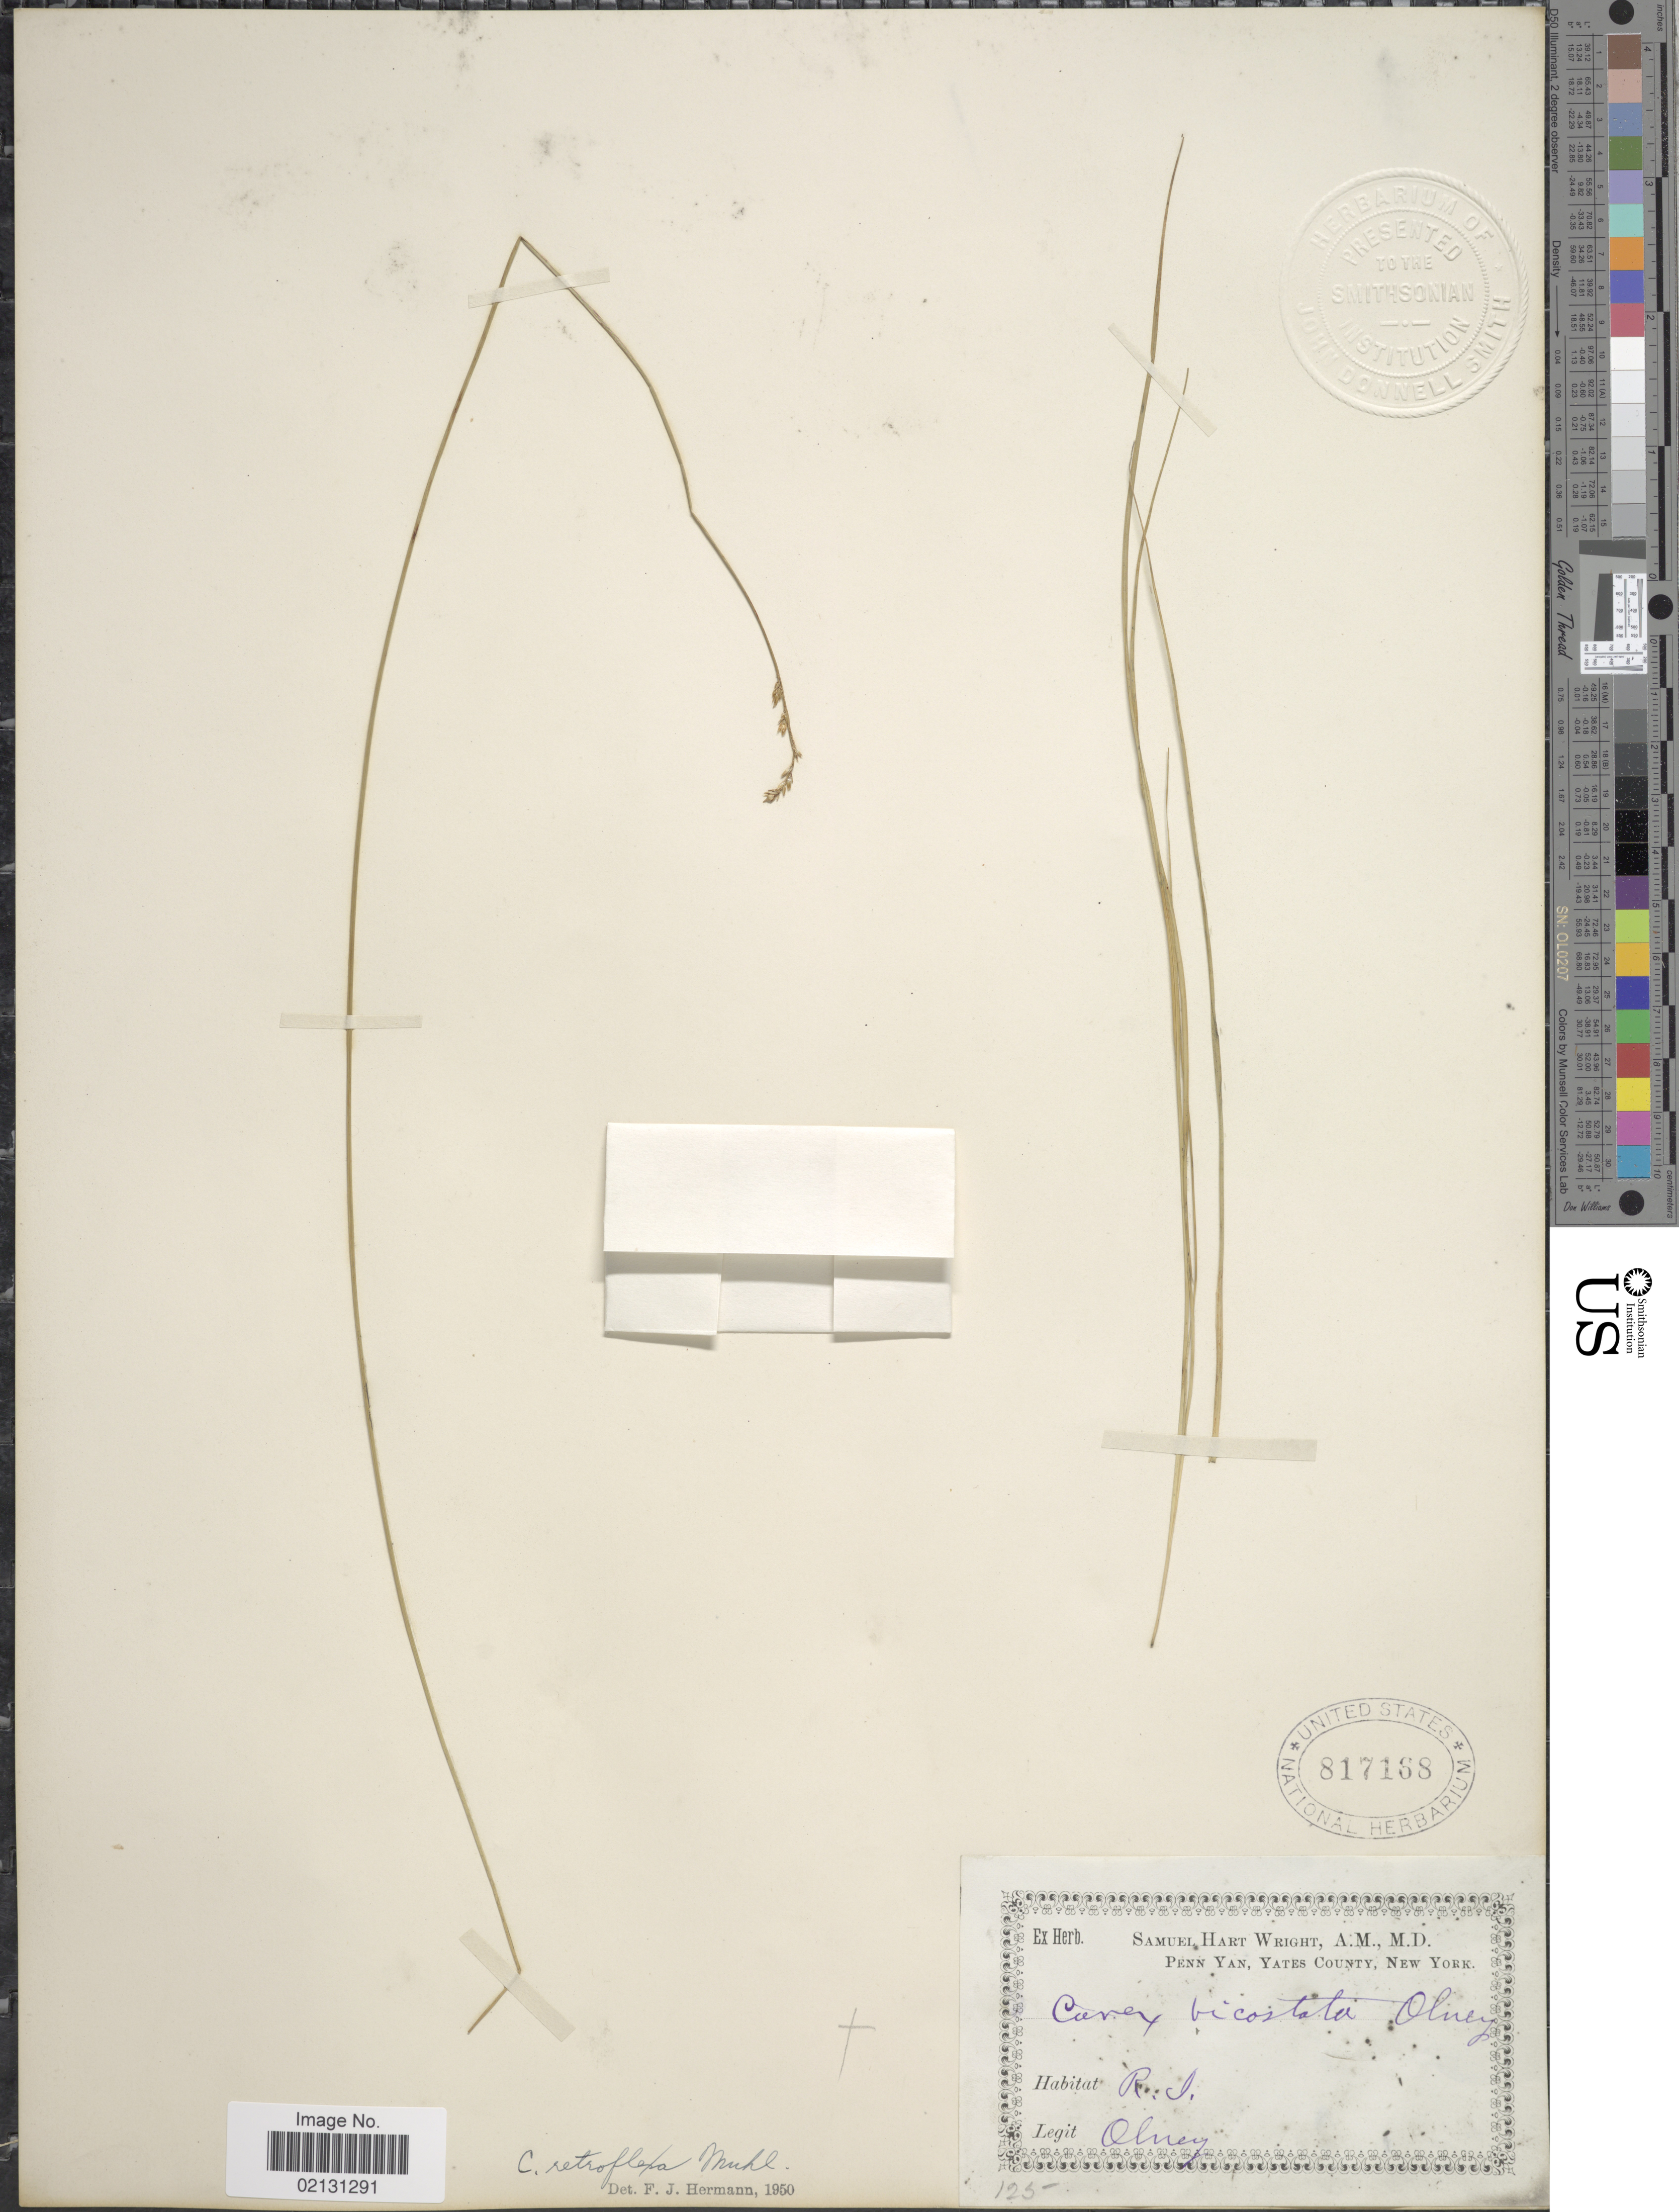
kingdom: Plantae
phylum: Tracheophyta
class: Liliopsida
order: Poales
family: Cyperaceae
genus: Carex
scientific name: Carex retroflexa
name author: Muhl. ex Willd.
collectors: Olney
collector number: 125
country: United States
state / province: Rhode Island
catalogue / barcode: US 817168